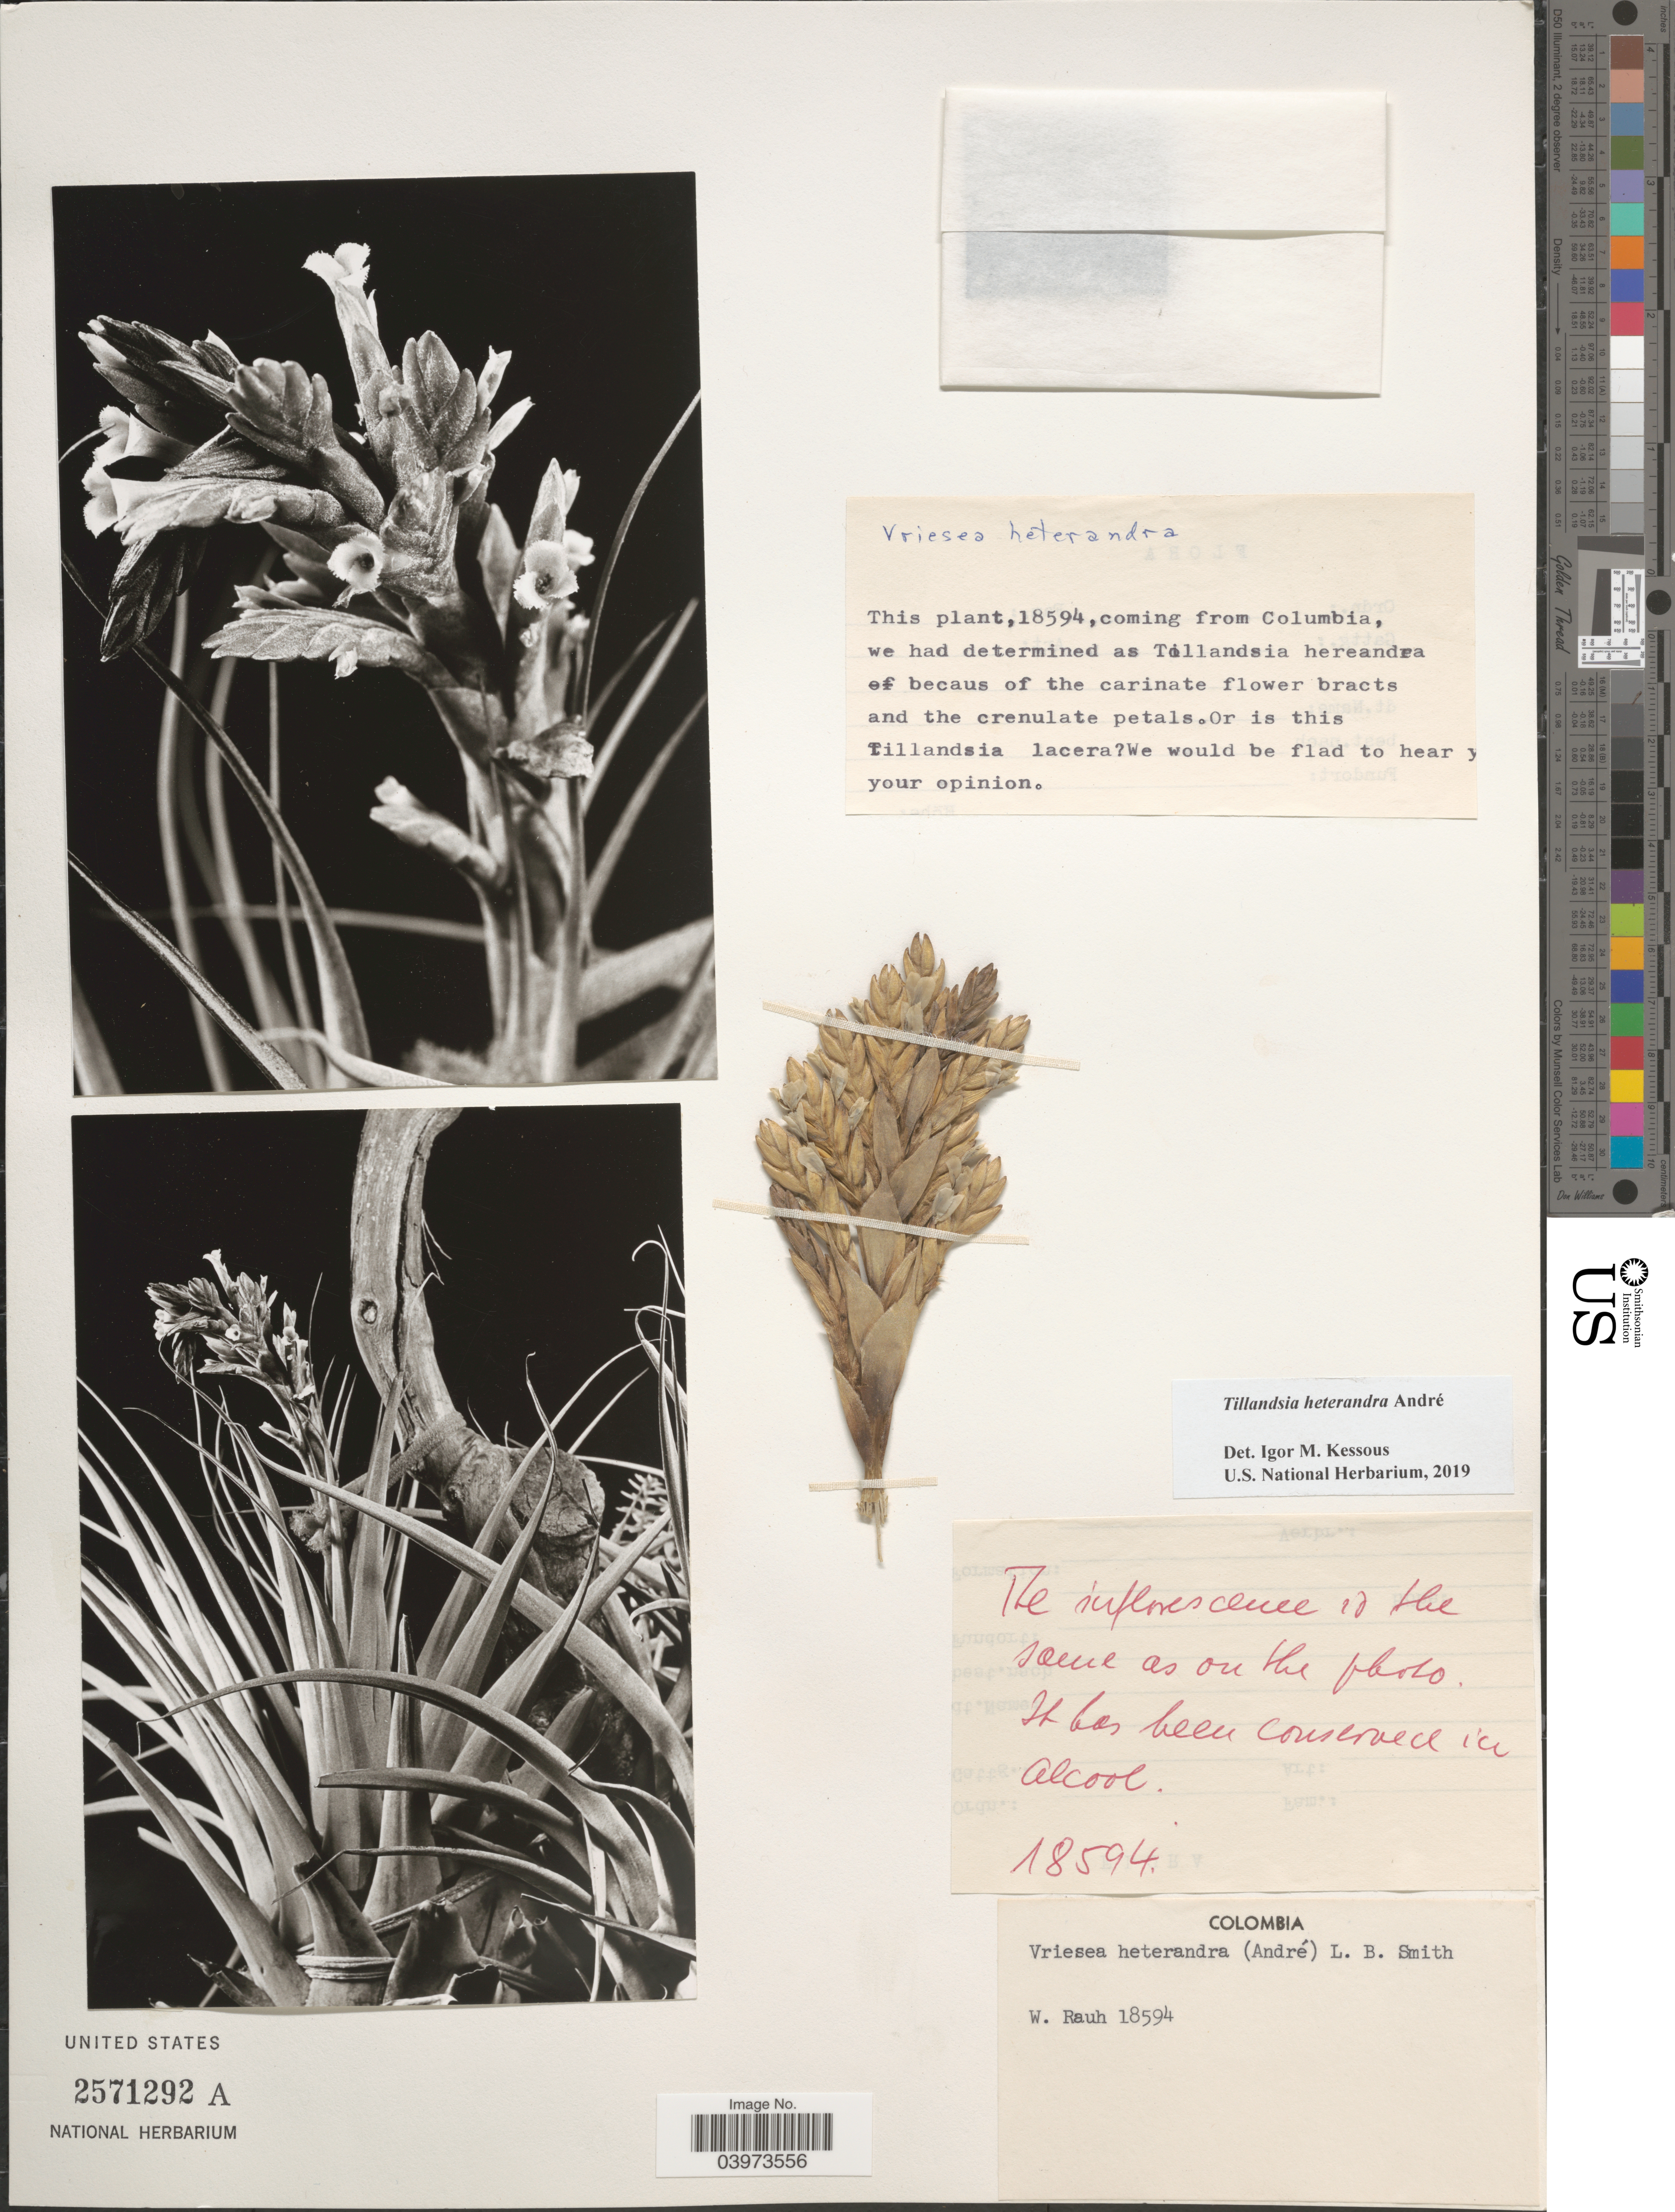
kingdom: Plantae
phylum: Tracheophyta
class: Liliopsida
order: Poales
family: Bromeliaceae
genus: Tillandsia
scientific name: Tillandsia heterandra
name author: André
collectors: W. Rauh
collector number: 18594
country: Colombia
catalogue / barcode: US 2571292A